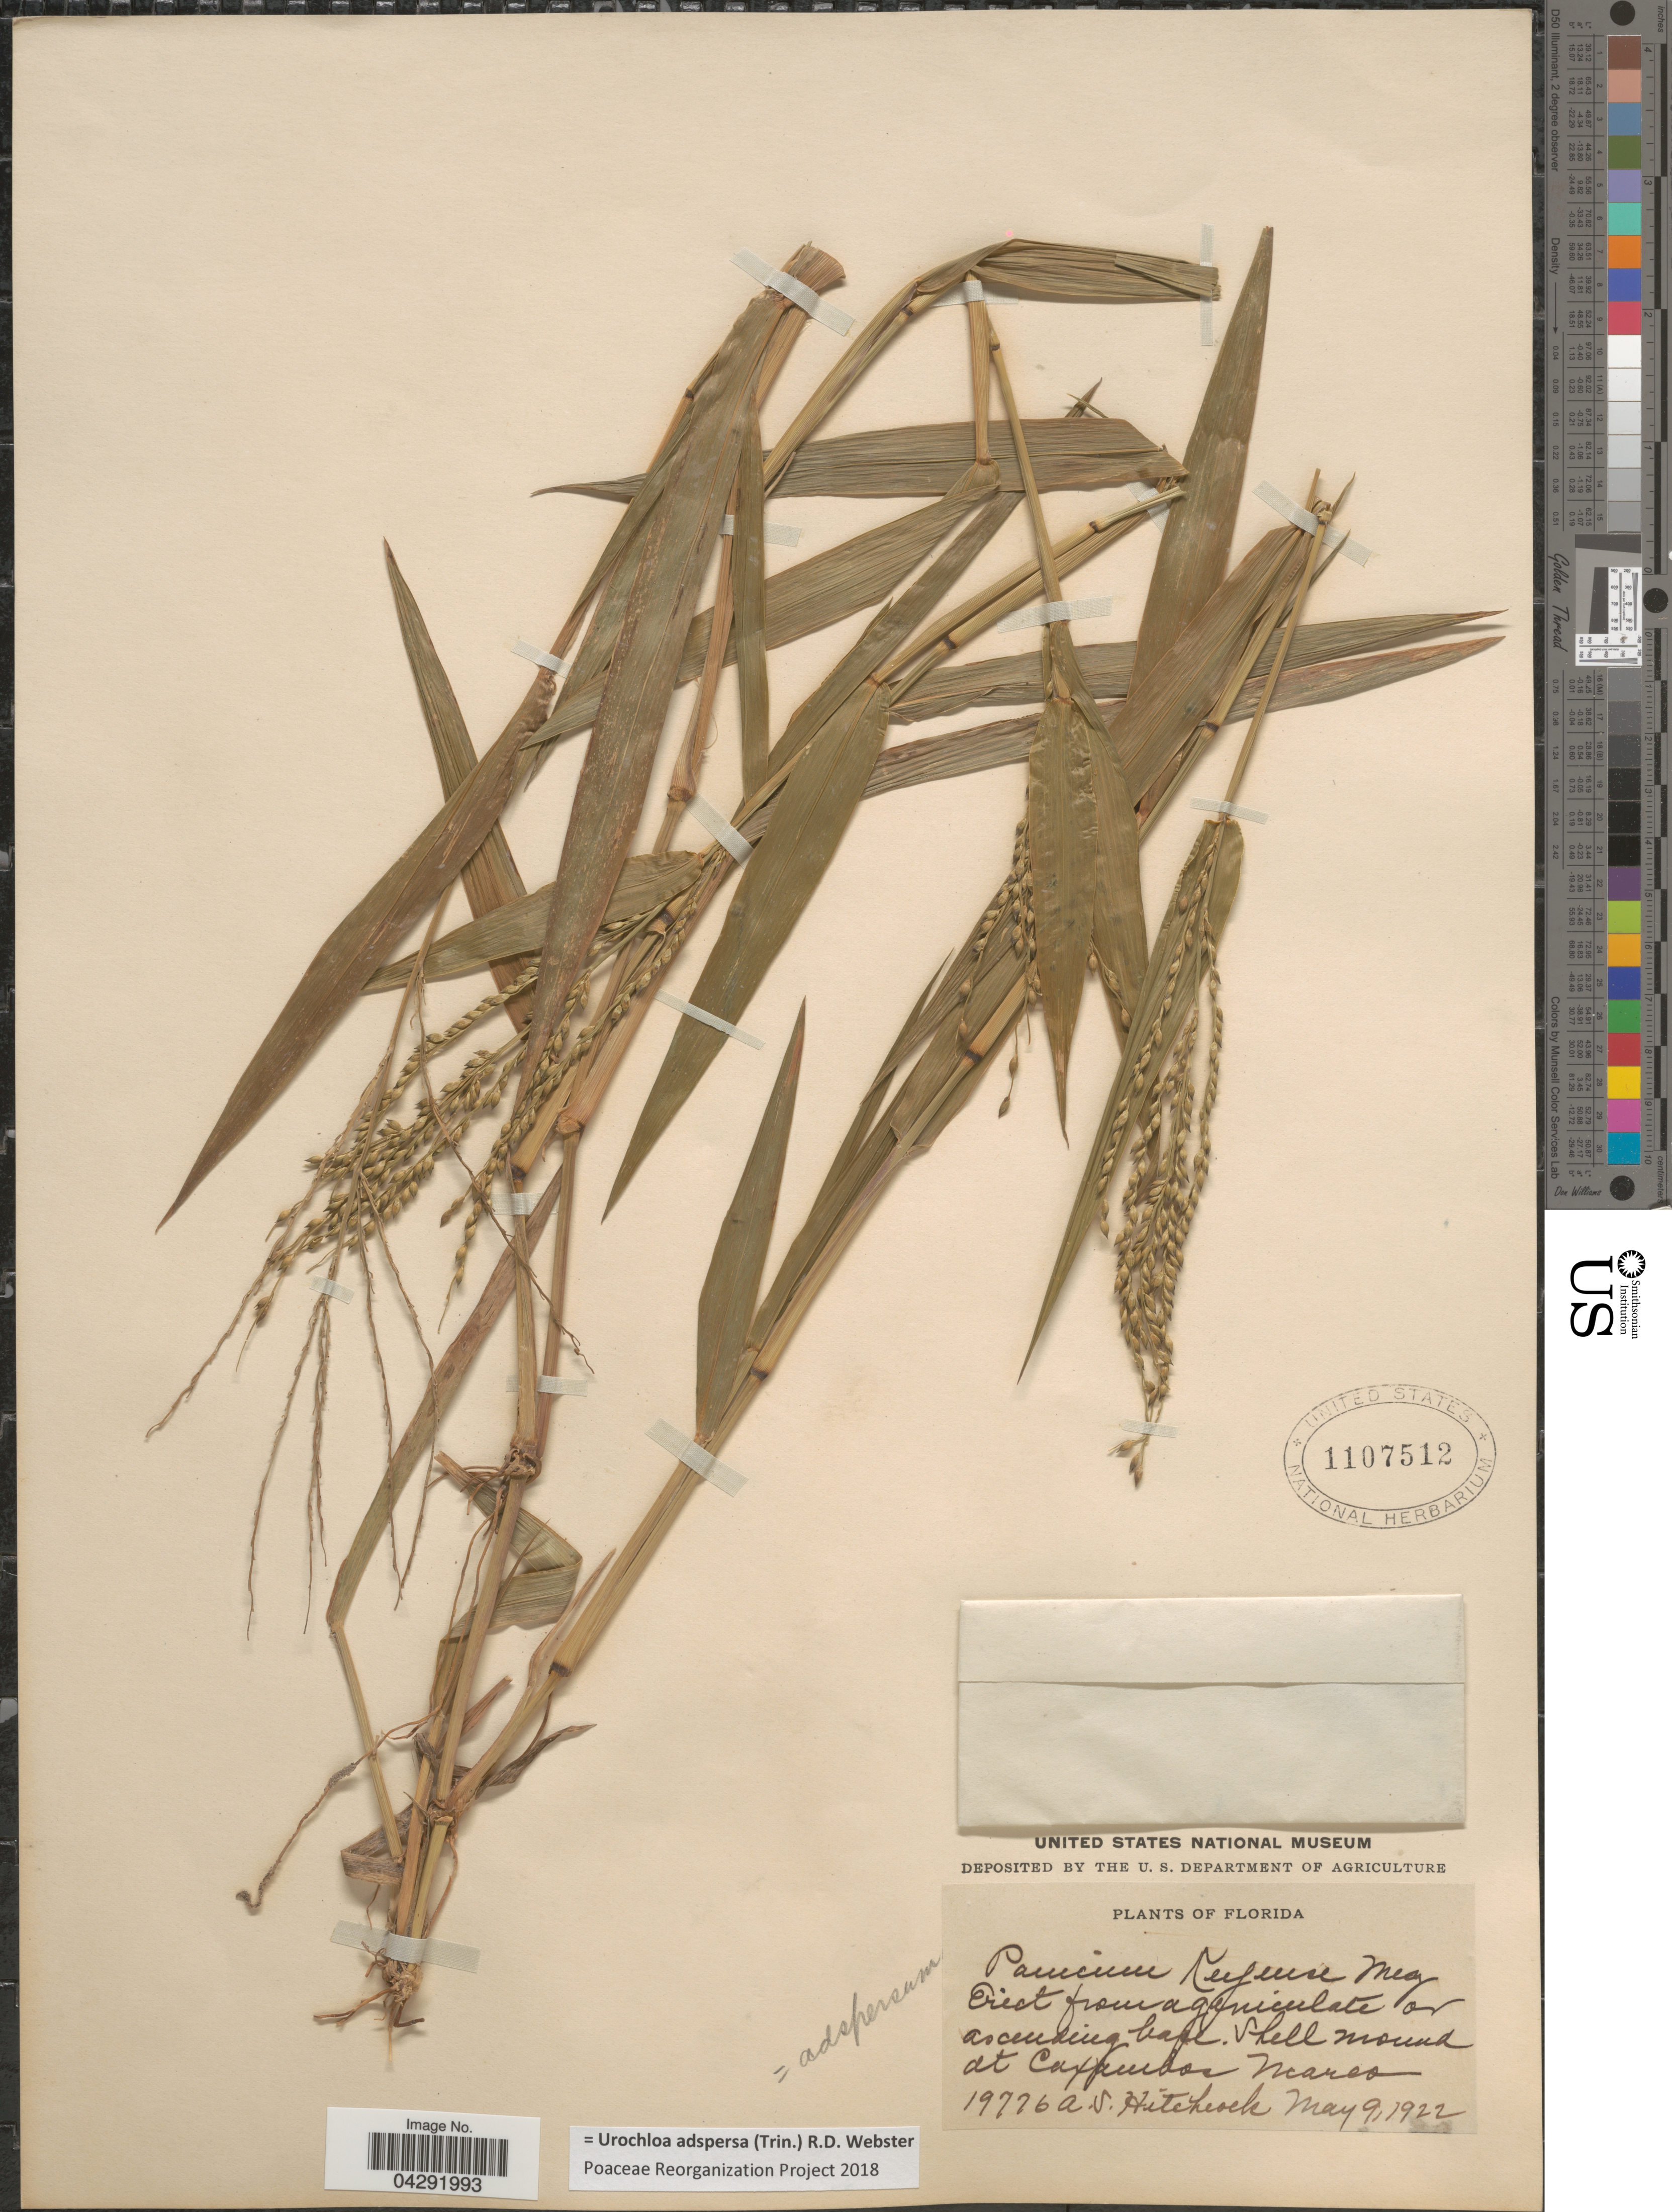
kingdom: Plantae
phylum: Tracheophyta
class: Liliopsida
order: Poales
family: Poaceae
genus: Urochloa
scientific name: Urochloa adspersa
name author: (Trin.) R.D. Webster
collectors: A. S. Hitchcock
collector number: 19776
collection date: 1922-05-09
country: United States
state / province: Florida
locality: Shell mound at Caxambas Marco.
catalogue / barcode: US 1107512